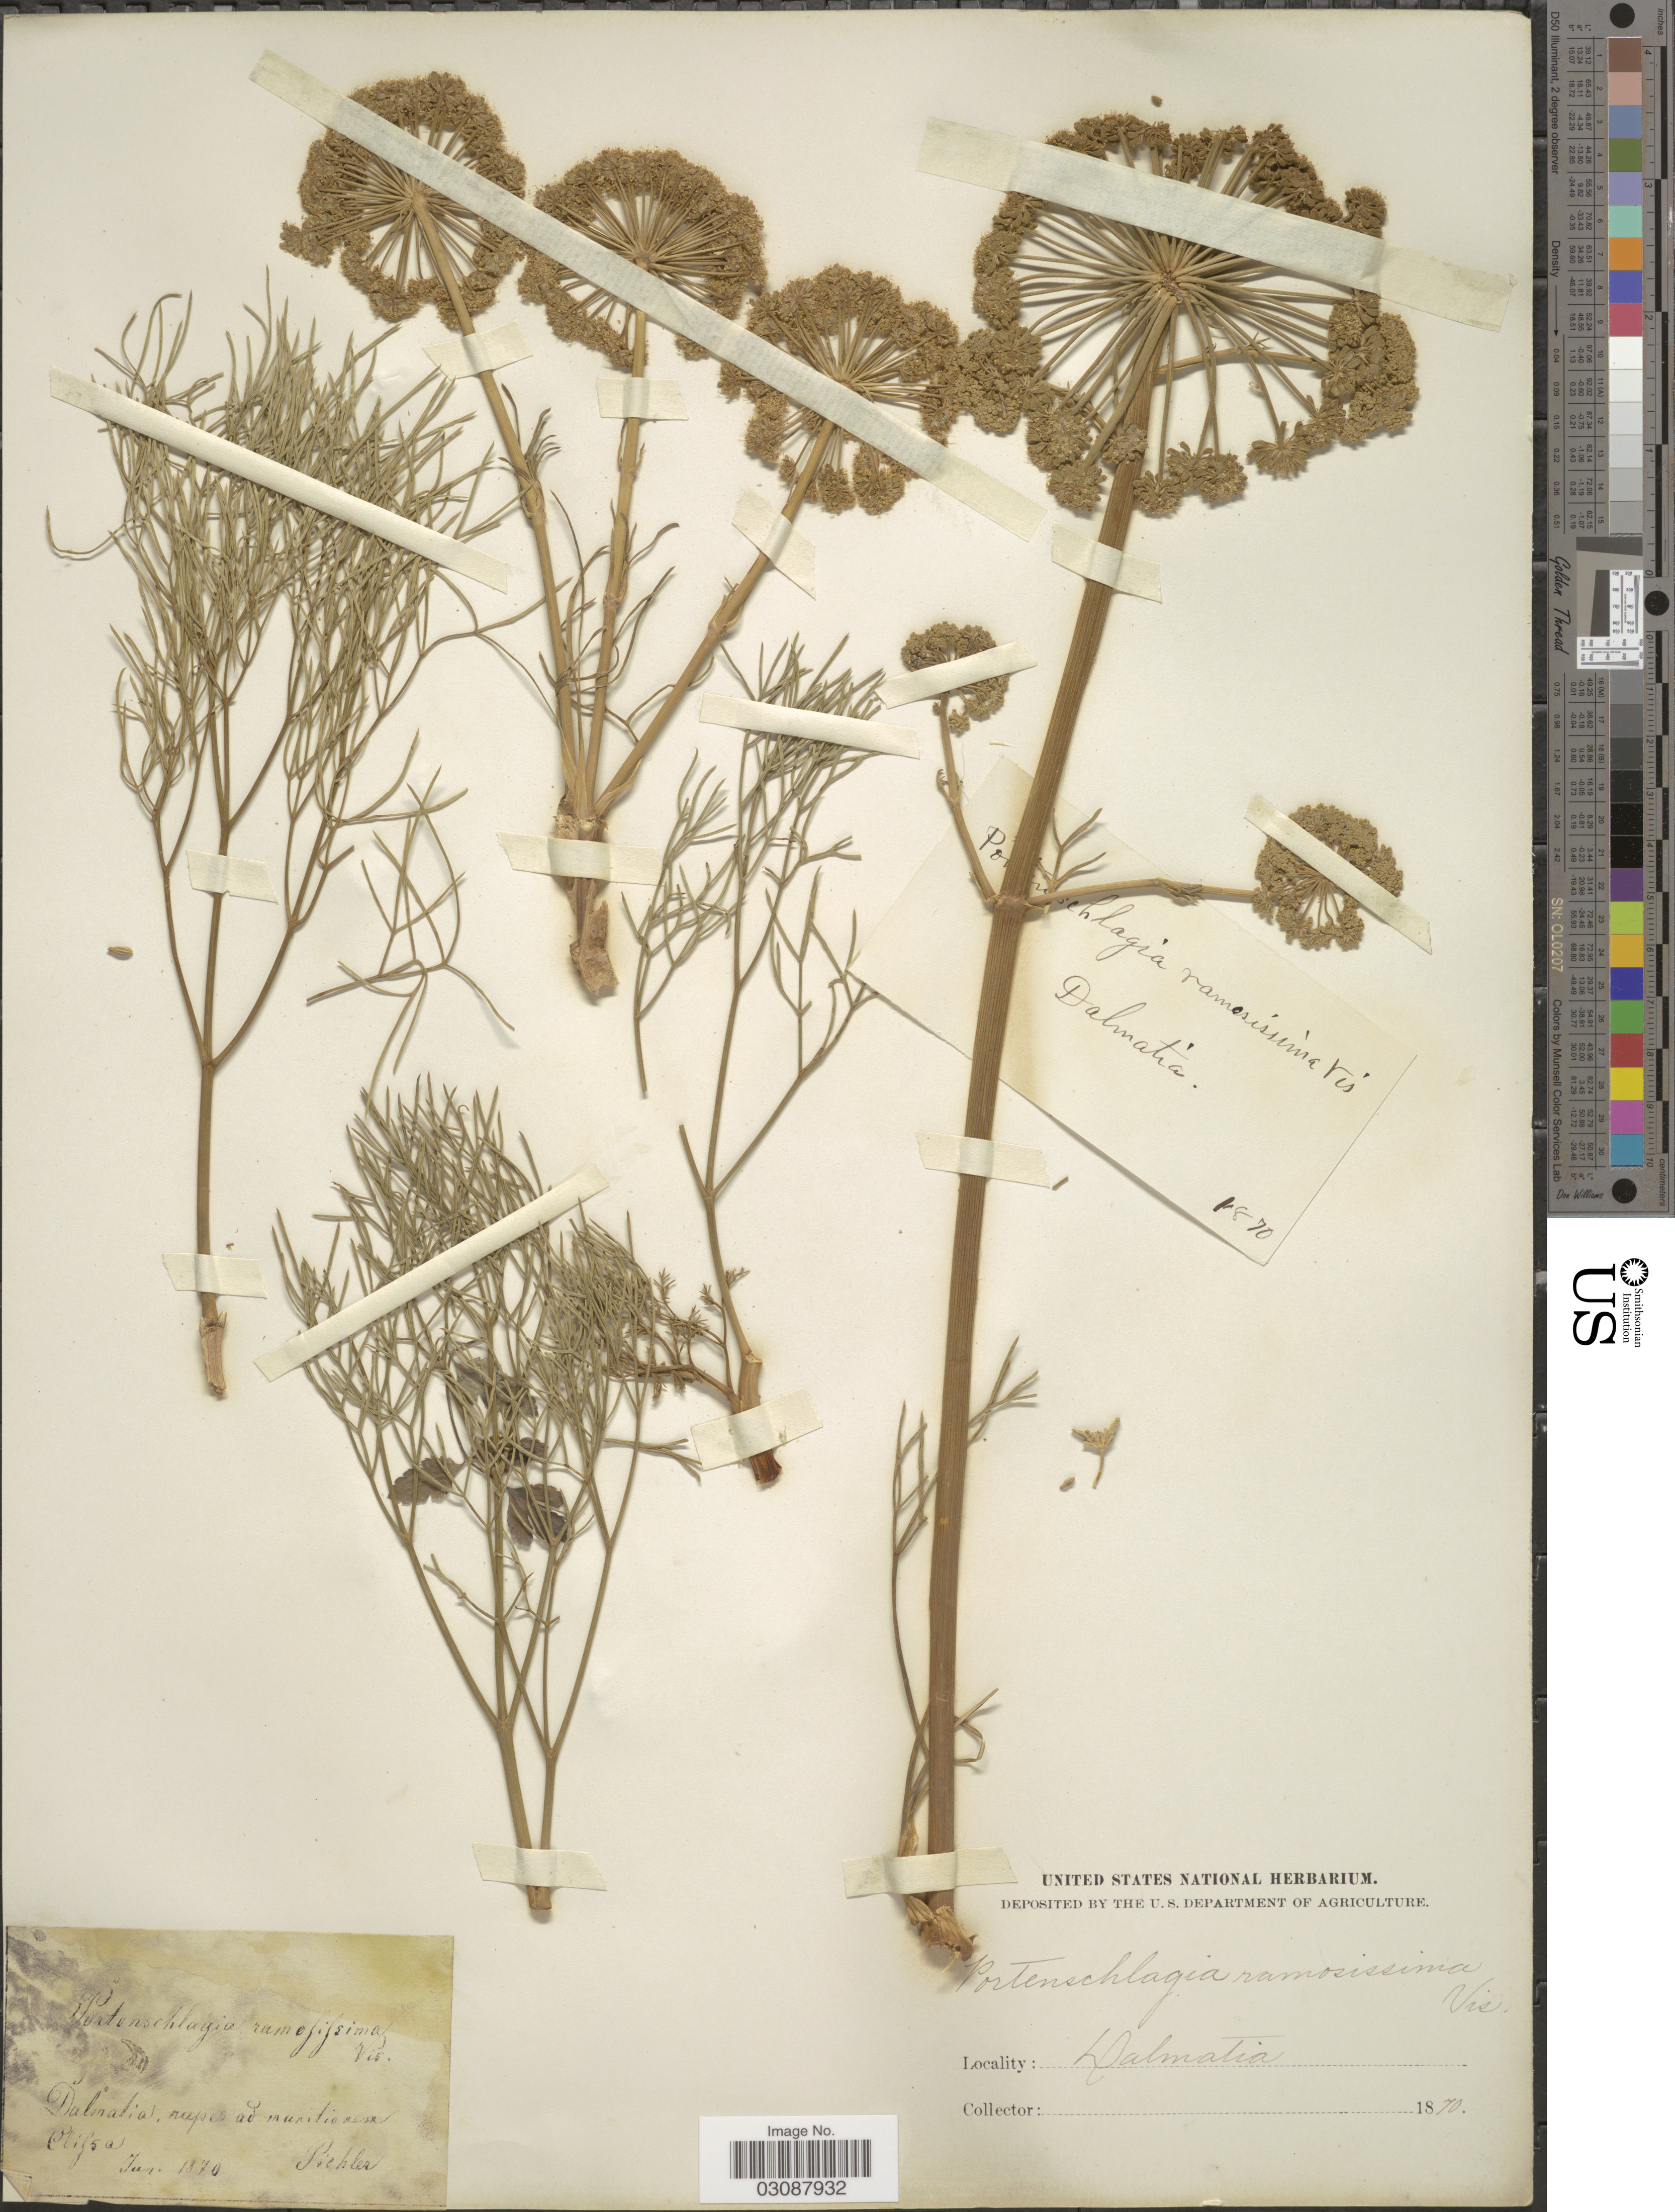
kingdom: Plantae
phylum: Tracheophyta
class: Magnoliopsida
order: Apiales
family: Apiaceae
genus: Portenschlagia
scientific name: Portenschlagia ramosissima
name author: (Port.) Vis.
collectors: Pichler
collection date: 1870-06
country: Croatia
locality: Dalmatia, rupes ad munitionem Clissa.